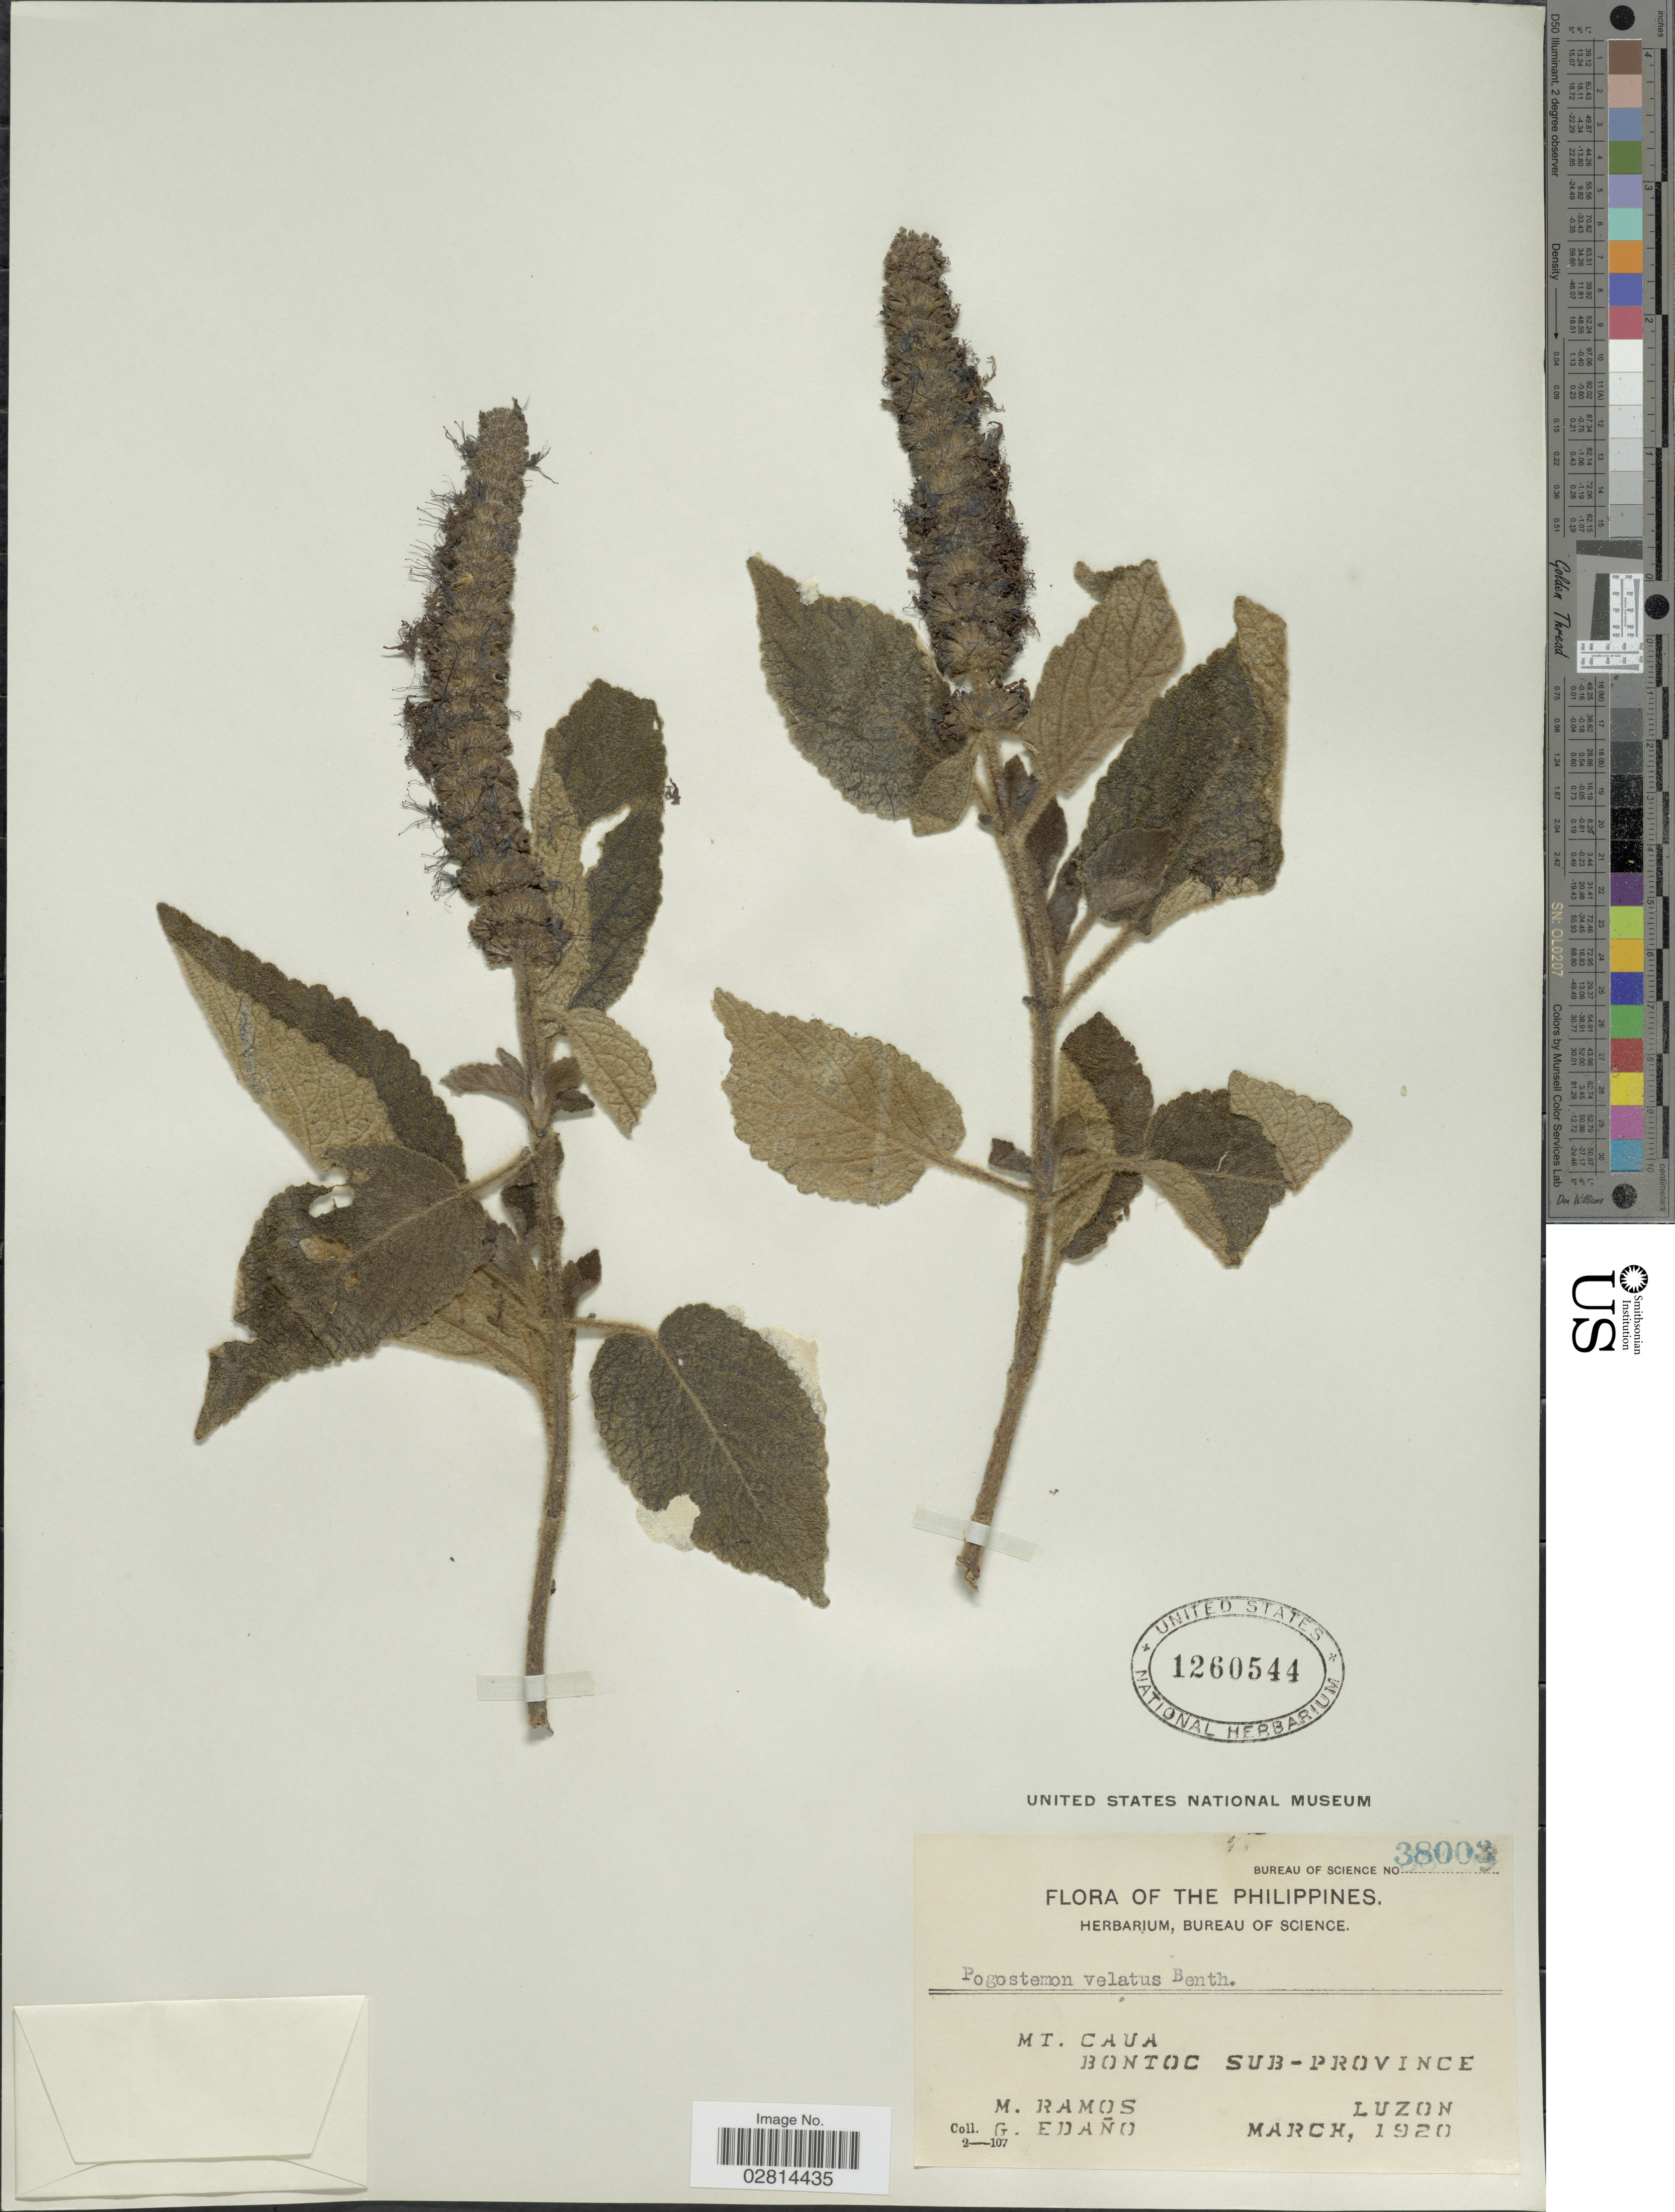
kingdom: Plantae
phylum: Tracheophyta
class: Magnoliopsida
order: Lamiales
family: Lamiaceae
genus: Pogostemon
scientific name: Pogostemon velatus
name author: Benth.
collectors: M. Ramos & G. Edaño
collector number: Bureau of Science 38003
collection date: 1920-03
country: Philippines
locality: Mt. Caua. Bontoc Sub-Province. Luzon.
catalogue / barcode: US 1260544